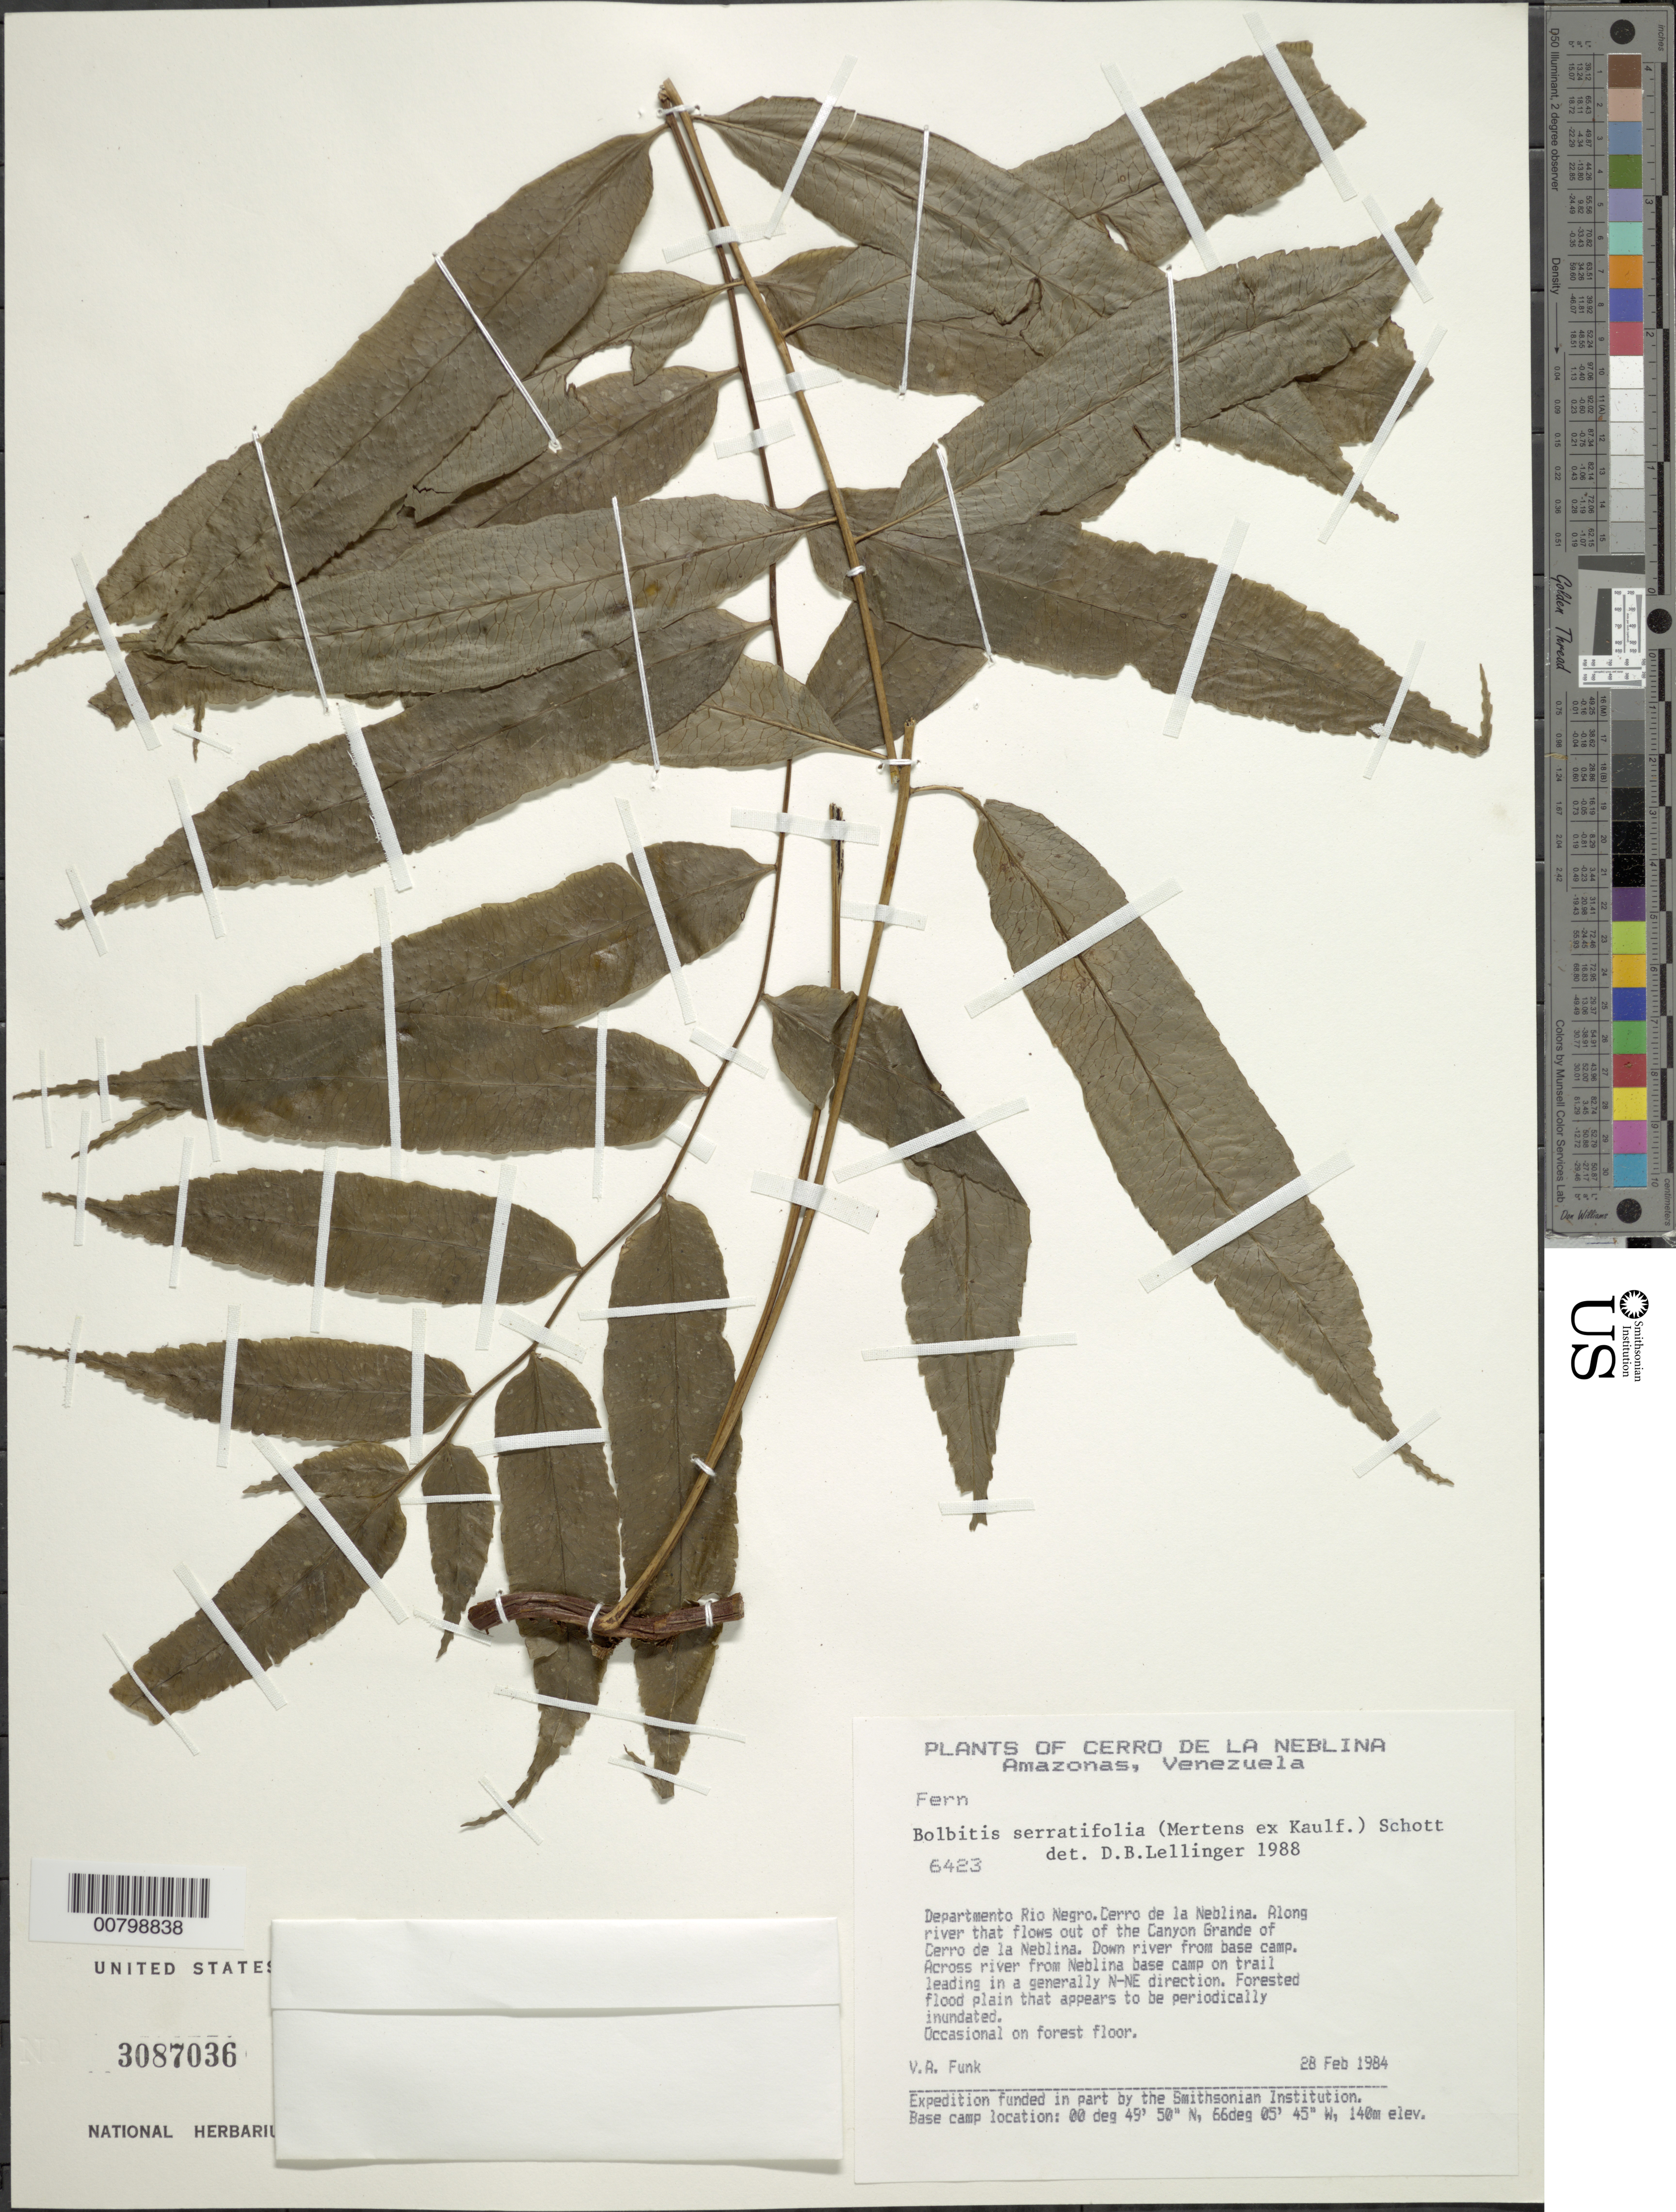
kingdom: Plantae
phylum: Tracheophyta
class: Polypodiopsida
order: Polypodiales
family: Dryopteridaceae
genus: Bolbitis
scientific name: Bolbitis serratifolia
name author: (Mert. ex Kaulf.) Schott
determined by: Lellinger, David B., (BOT), Smithsonian Institution - National Museum of Natural History (UNITED STATES)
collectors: V. Funk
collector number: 6423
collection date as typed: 28-Feb-84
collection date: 1984-02-28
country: Venezuela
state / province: Amazonas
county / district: Río Negro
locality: Cerro de la Neblina, Canyon Grande, down river from base camp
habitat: Forested flood plain, appears to be periodically inundated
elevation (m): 140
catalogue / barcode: US 3087036